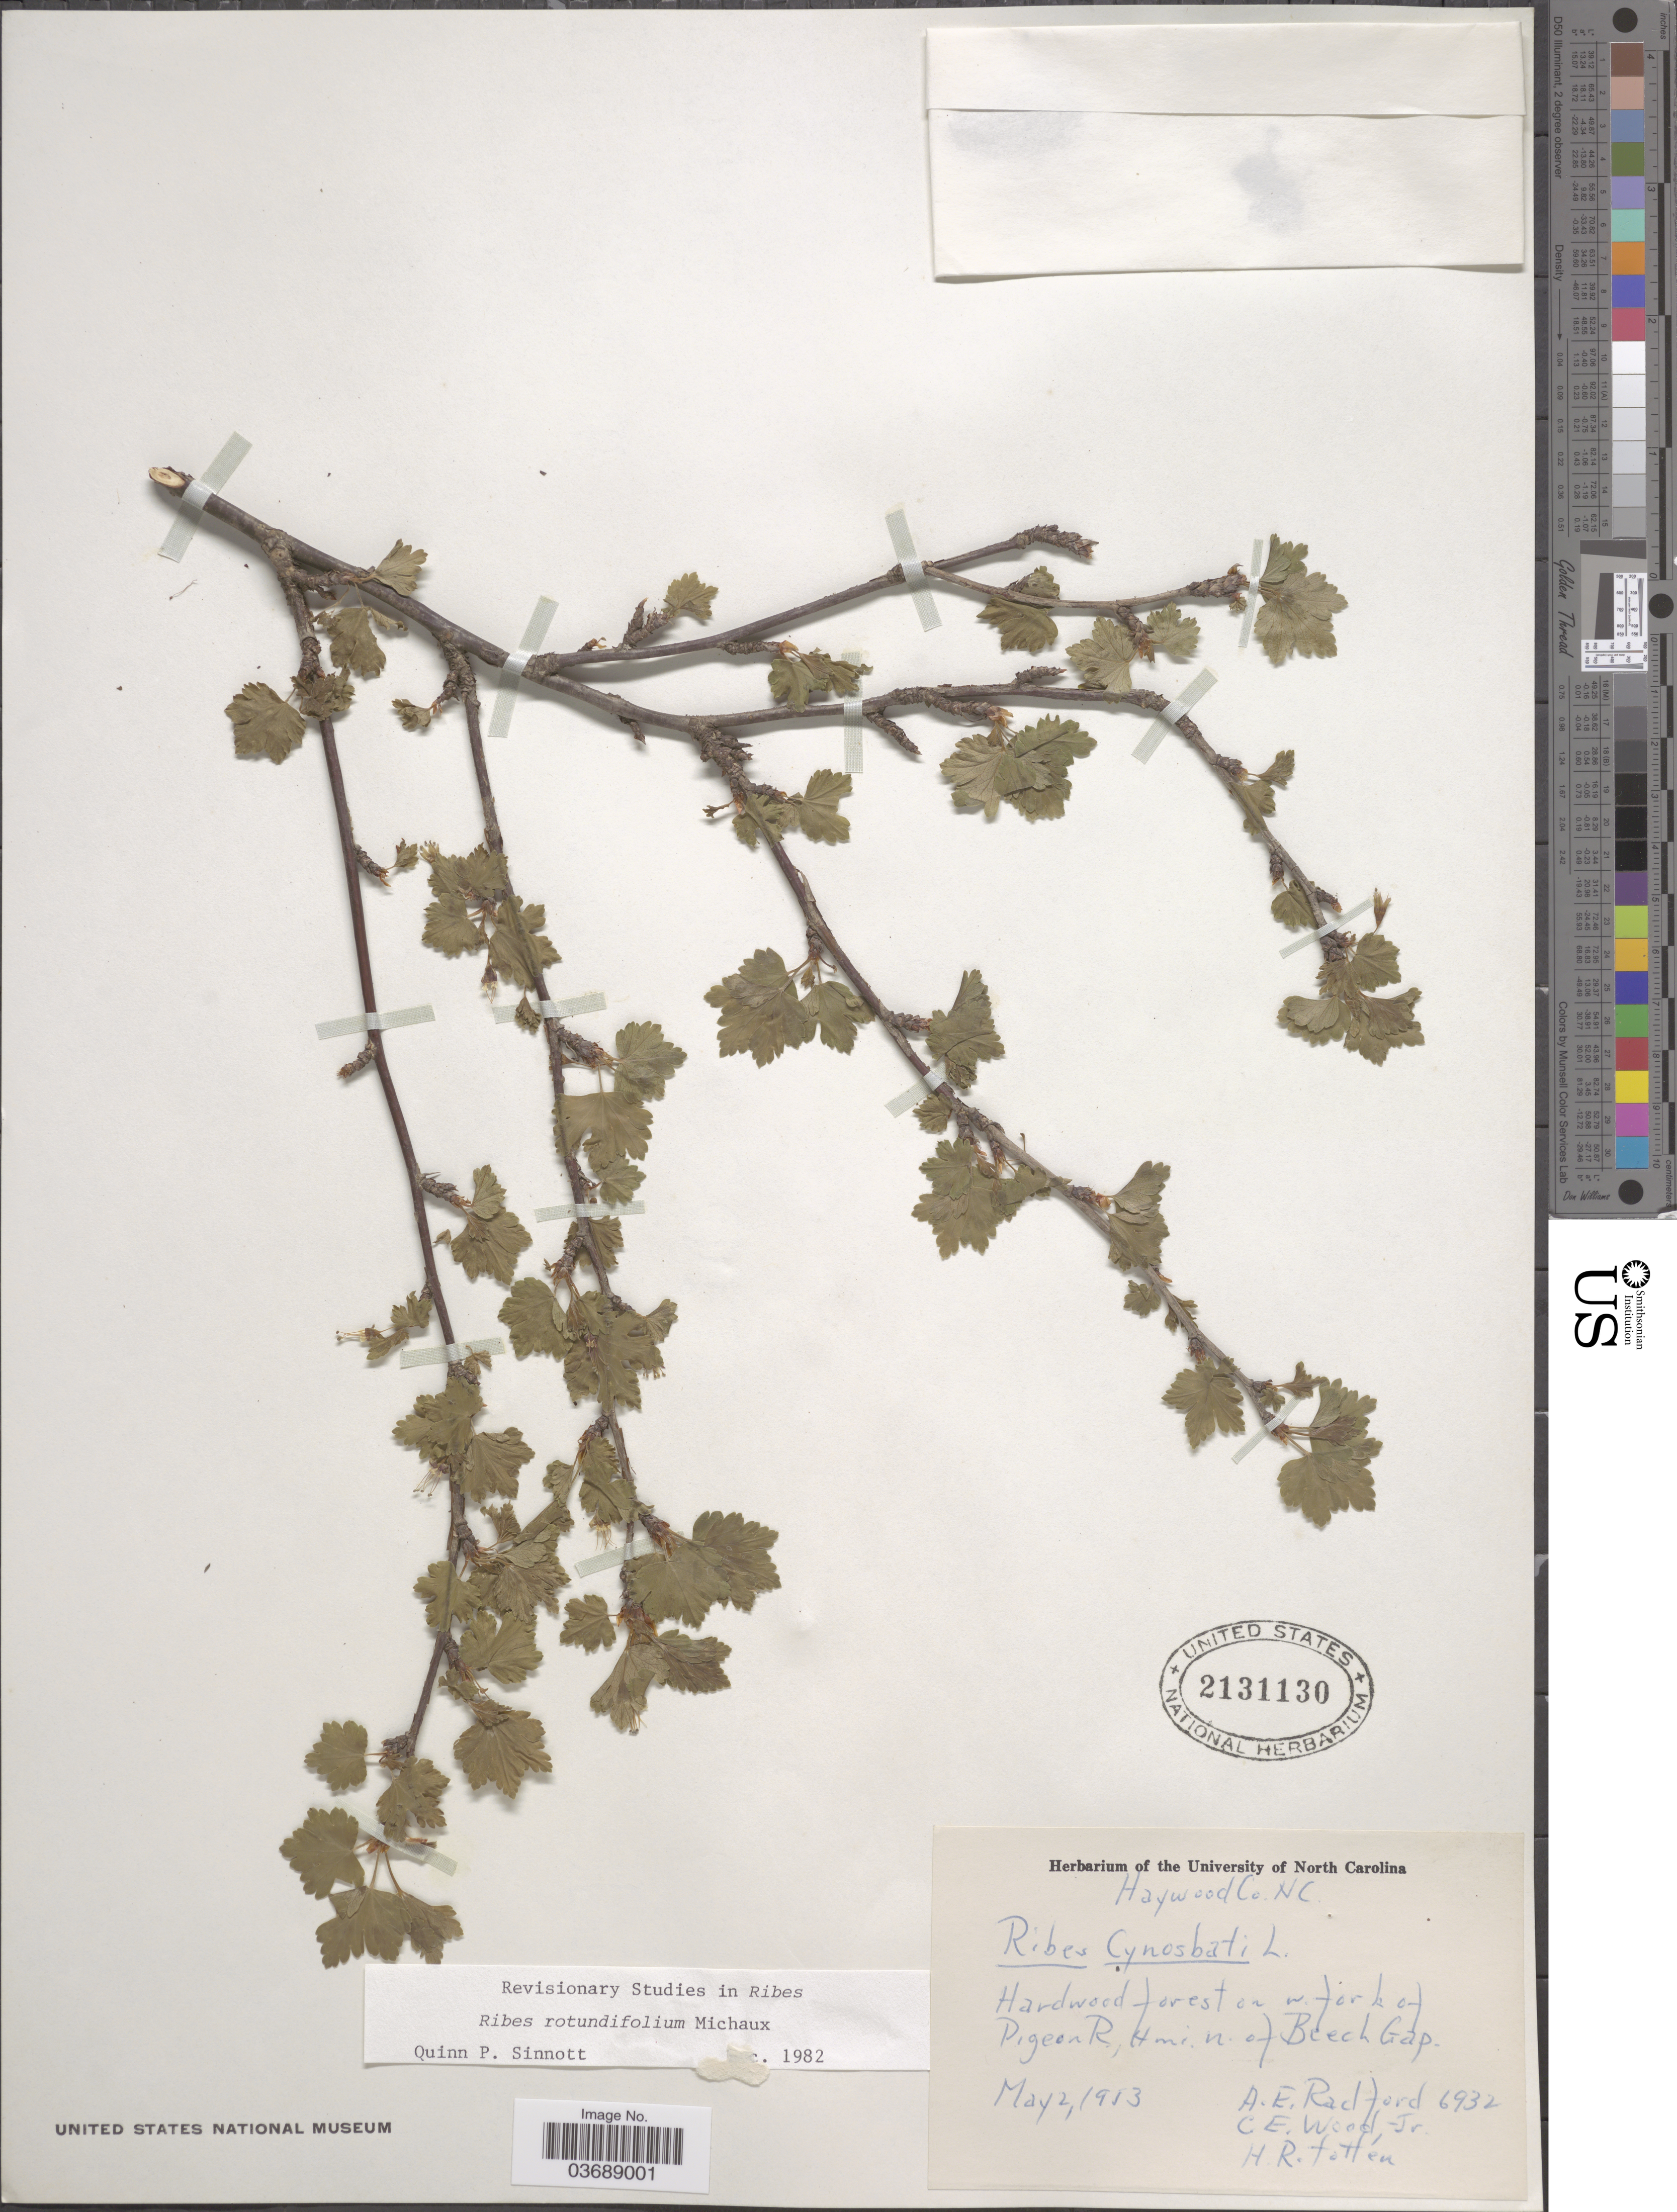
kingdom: Plantae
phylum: Tracheophyta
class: Magnoliopsida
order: Saxifragales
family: Grossulariaceae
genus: Ribes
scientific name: Ribes rotundifolium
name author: Michx.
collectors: A. E. Radford, C. Wood & H. Totten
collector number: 6932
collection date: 1953-05-02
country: United States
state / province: North Carolina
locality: Haywood Co. Hardwood forest on w. fork of Pigeon R., 4 mi. n. of Beech Gap.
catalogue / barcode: US 2131130